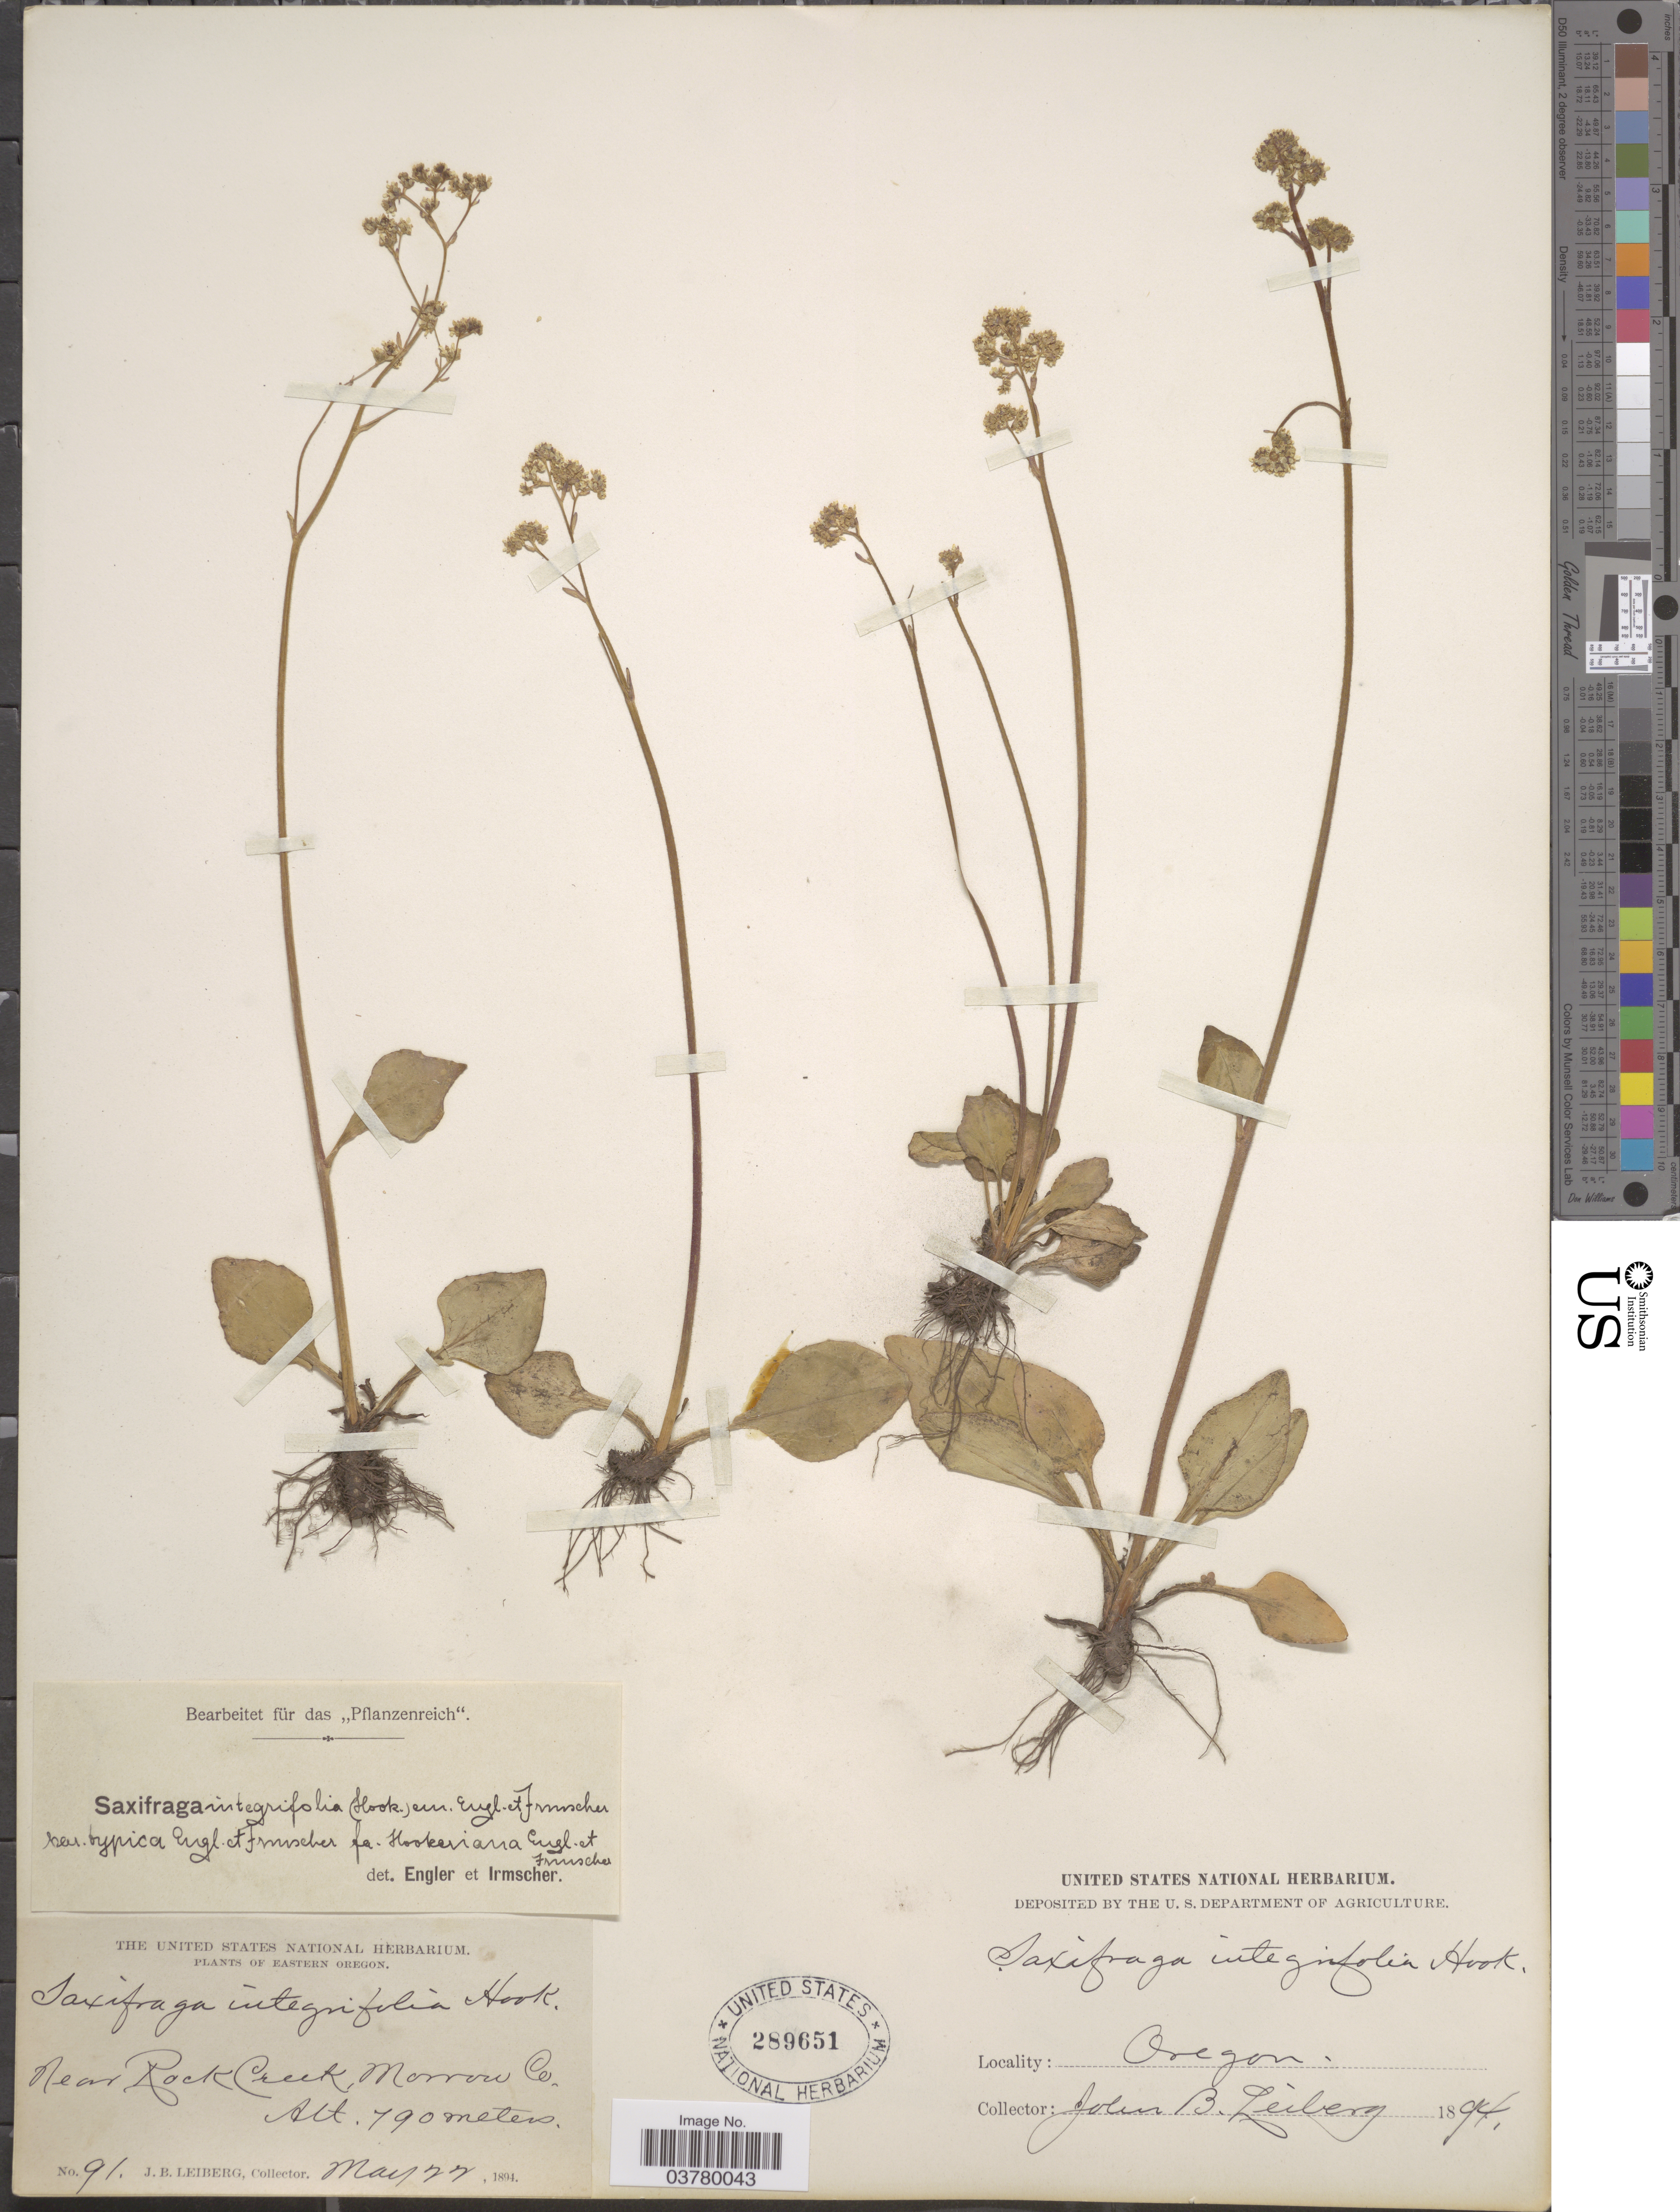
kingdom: Plantae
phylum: Tracheophyta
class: Magnoliopsida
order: Saxifragales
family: Saxifragaceae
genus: Micranthes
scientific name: Micranthes integrifolia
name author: (Hook.) Small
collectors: J. B. Leiberg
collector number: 91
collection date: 1894-05-22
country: United States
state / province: Oregon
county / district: Morrow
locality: Eastern Oregon. Near Rock Creek, Morrow Co.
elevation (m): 790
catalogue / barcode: US 289651